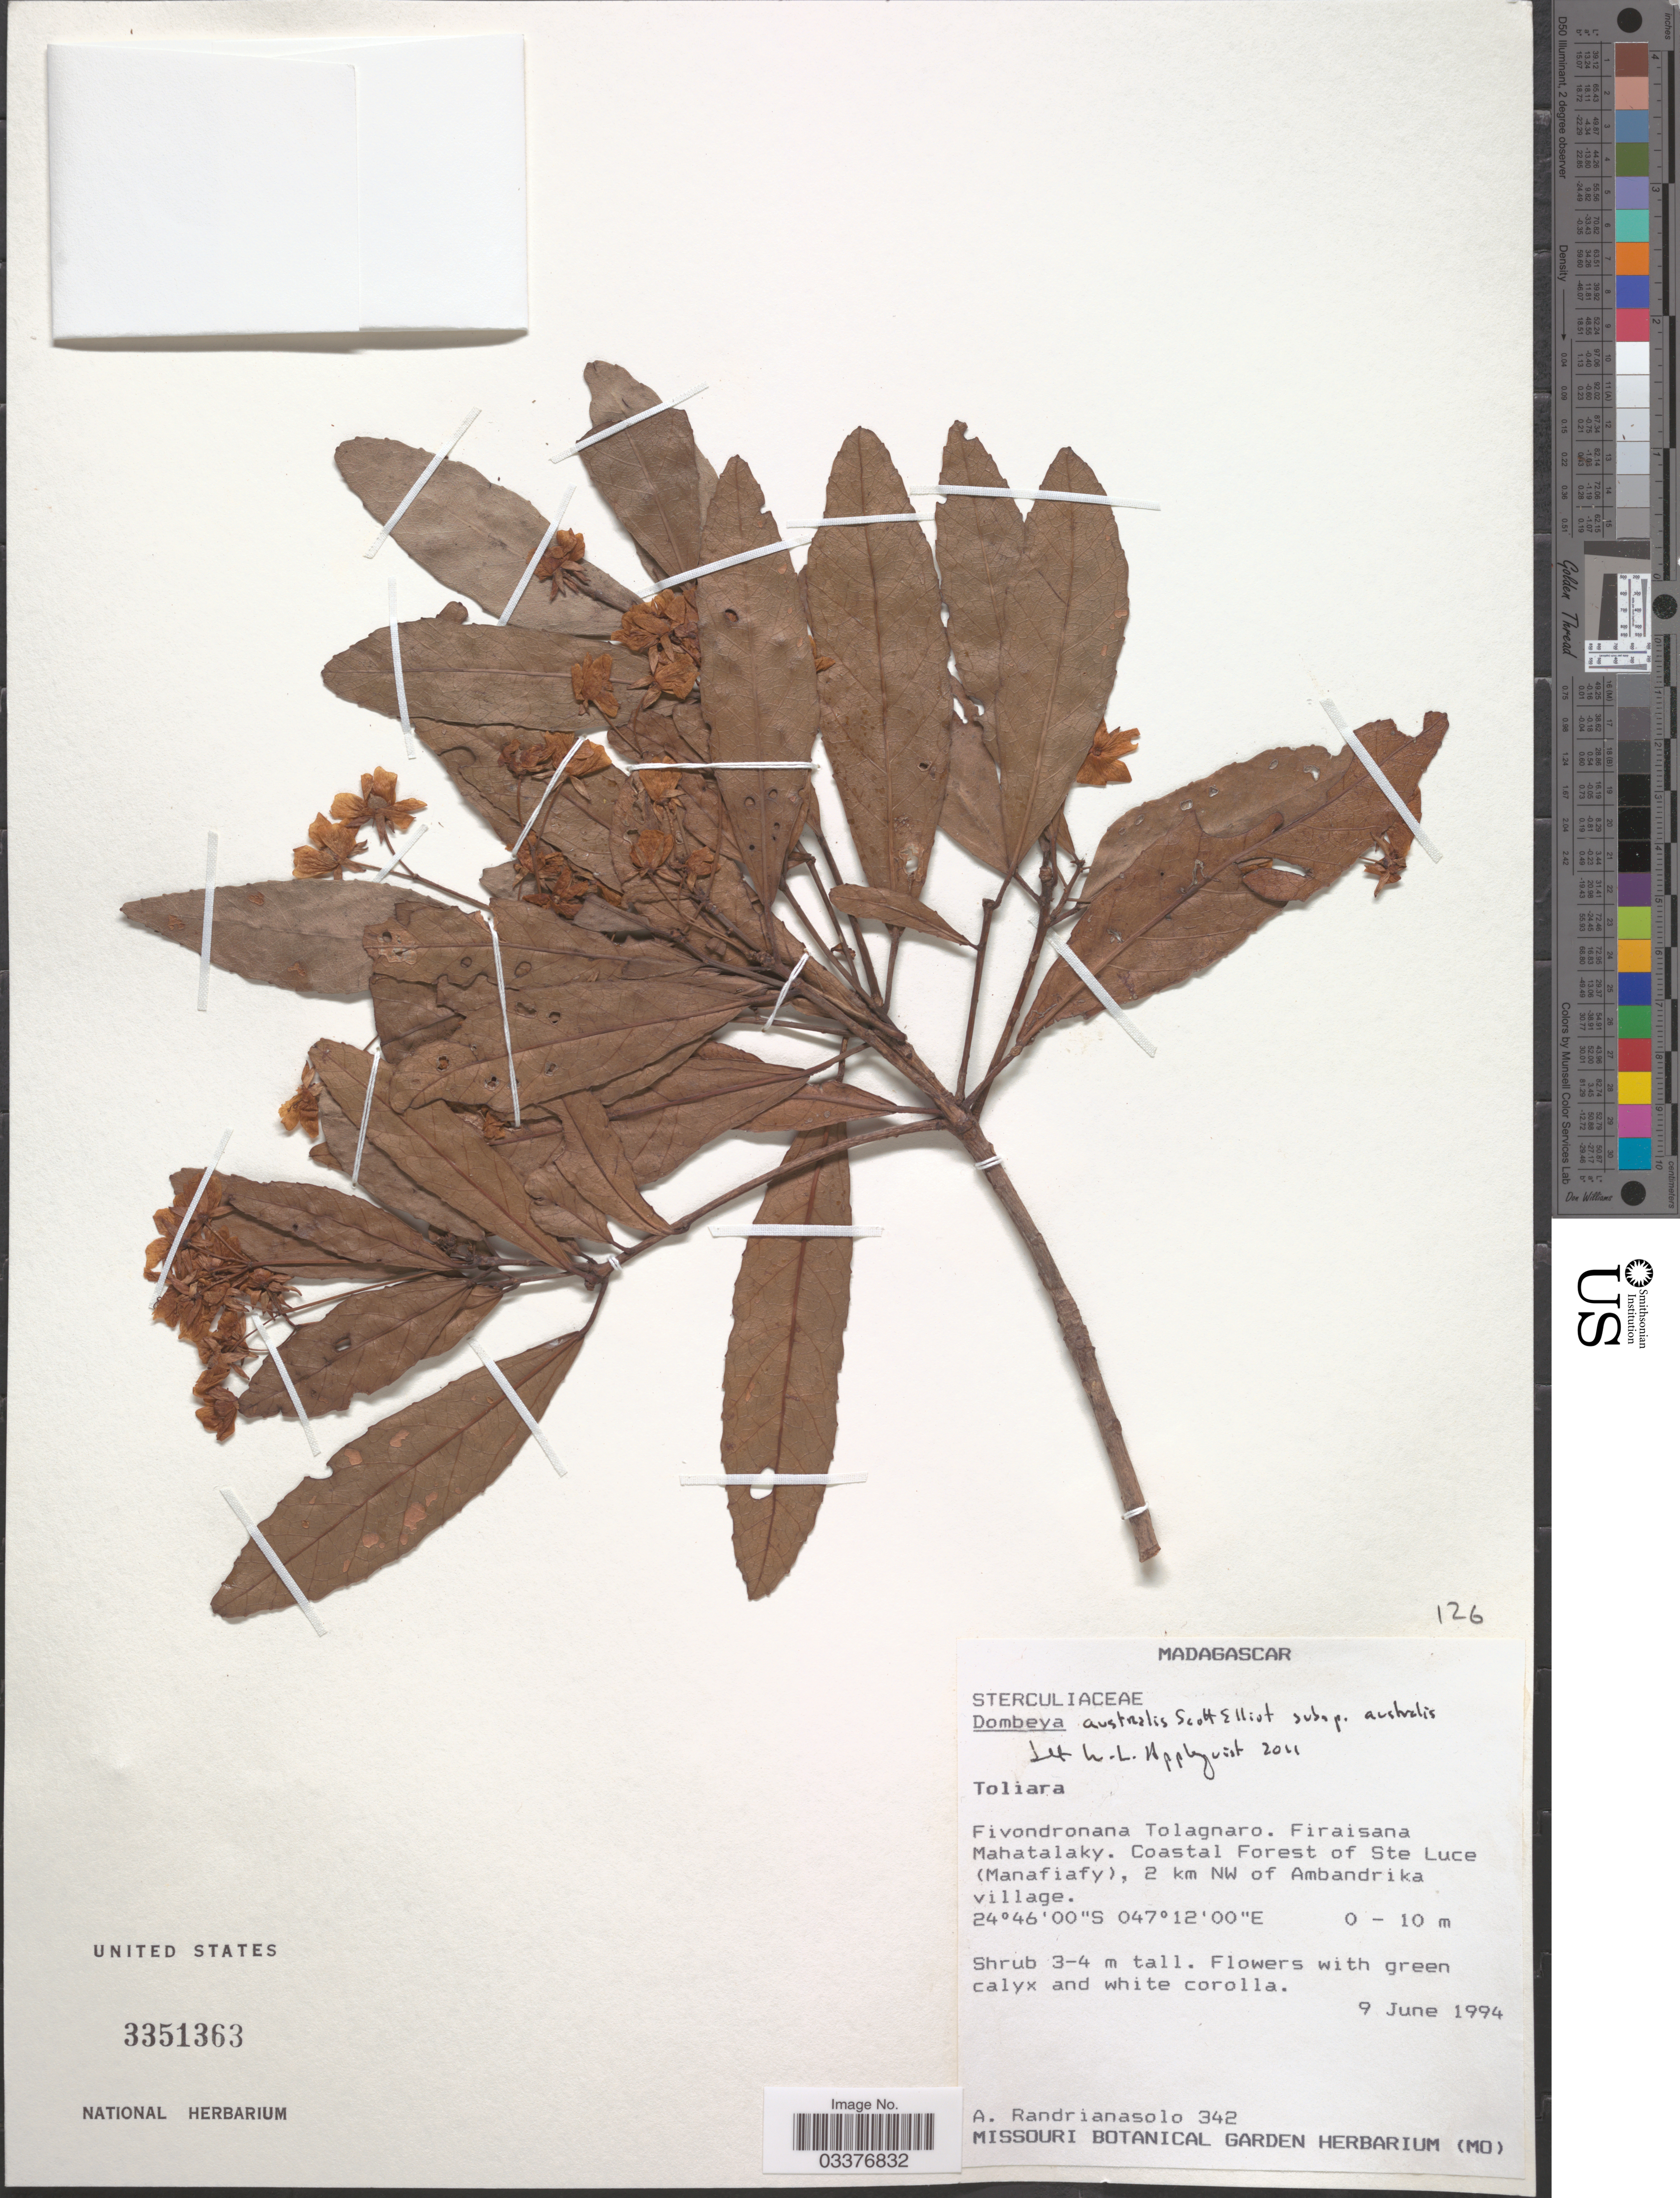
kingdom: Plantae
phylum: Tracheophyta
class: Magnoliopsida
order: Malvales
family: Malvaceae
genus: Dombeya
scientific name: Dombeya australis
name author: Scott Elliot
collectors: A. Randrianasolo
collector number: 342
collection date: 1994-06-09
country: Madagascar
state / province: Anosy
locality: Fivondronana Tolagnaro. Firaisana Mahatalaky. Coastal Forest of Ste Luce (Manafiafy), 2 km NW of Ambandrika village.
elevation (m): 0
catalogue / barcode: US 3351363